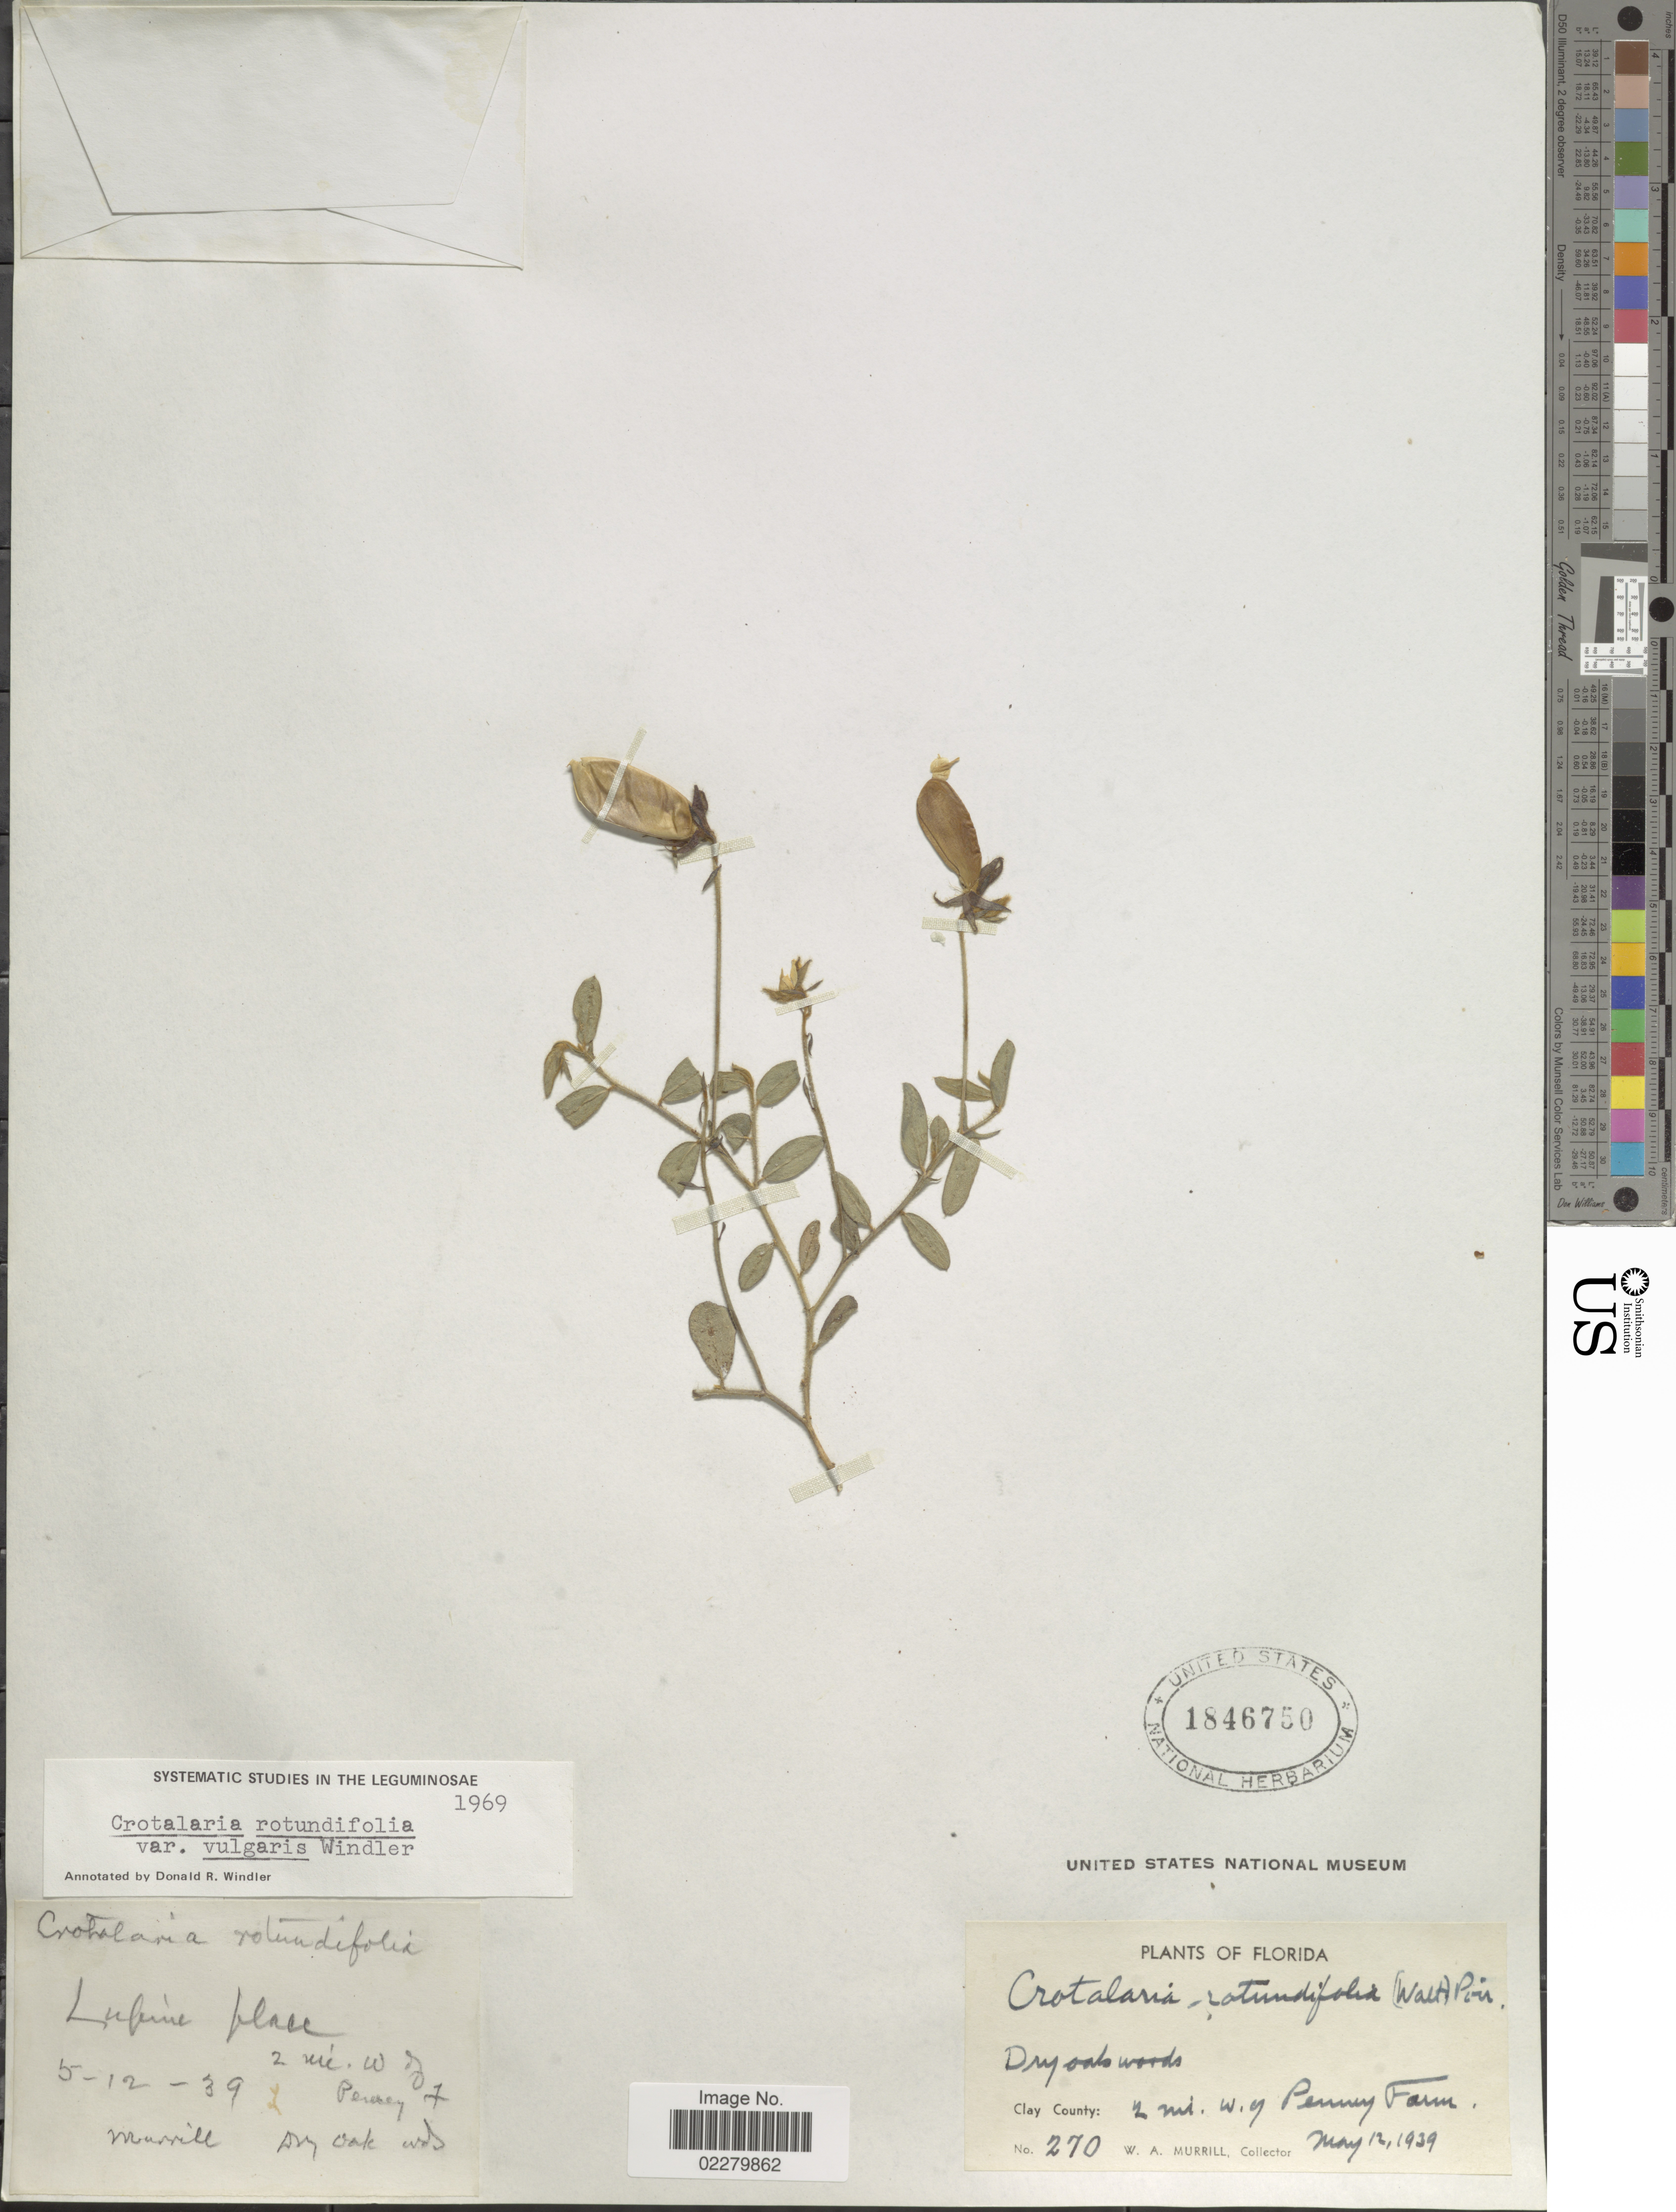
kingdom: Plantae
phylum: Tracheophyta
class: Magnoliopsida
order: Fabales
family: Fabaceae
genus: Crotalaria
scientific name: Crotalaria rotundifolia var. vulgaris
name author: Windler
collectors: W. A. Murrill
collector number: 270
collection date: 1939-05-12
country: United States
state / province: Florida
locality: Clay County: 2 mi. W. of Penney Farm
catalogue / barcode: US 1846750